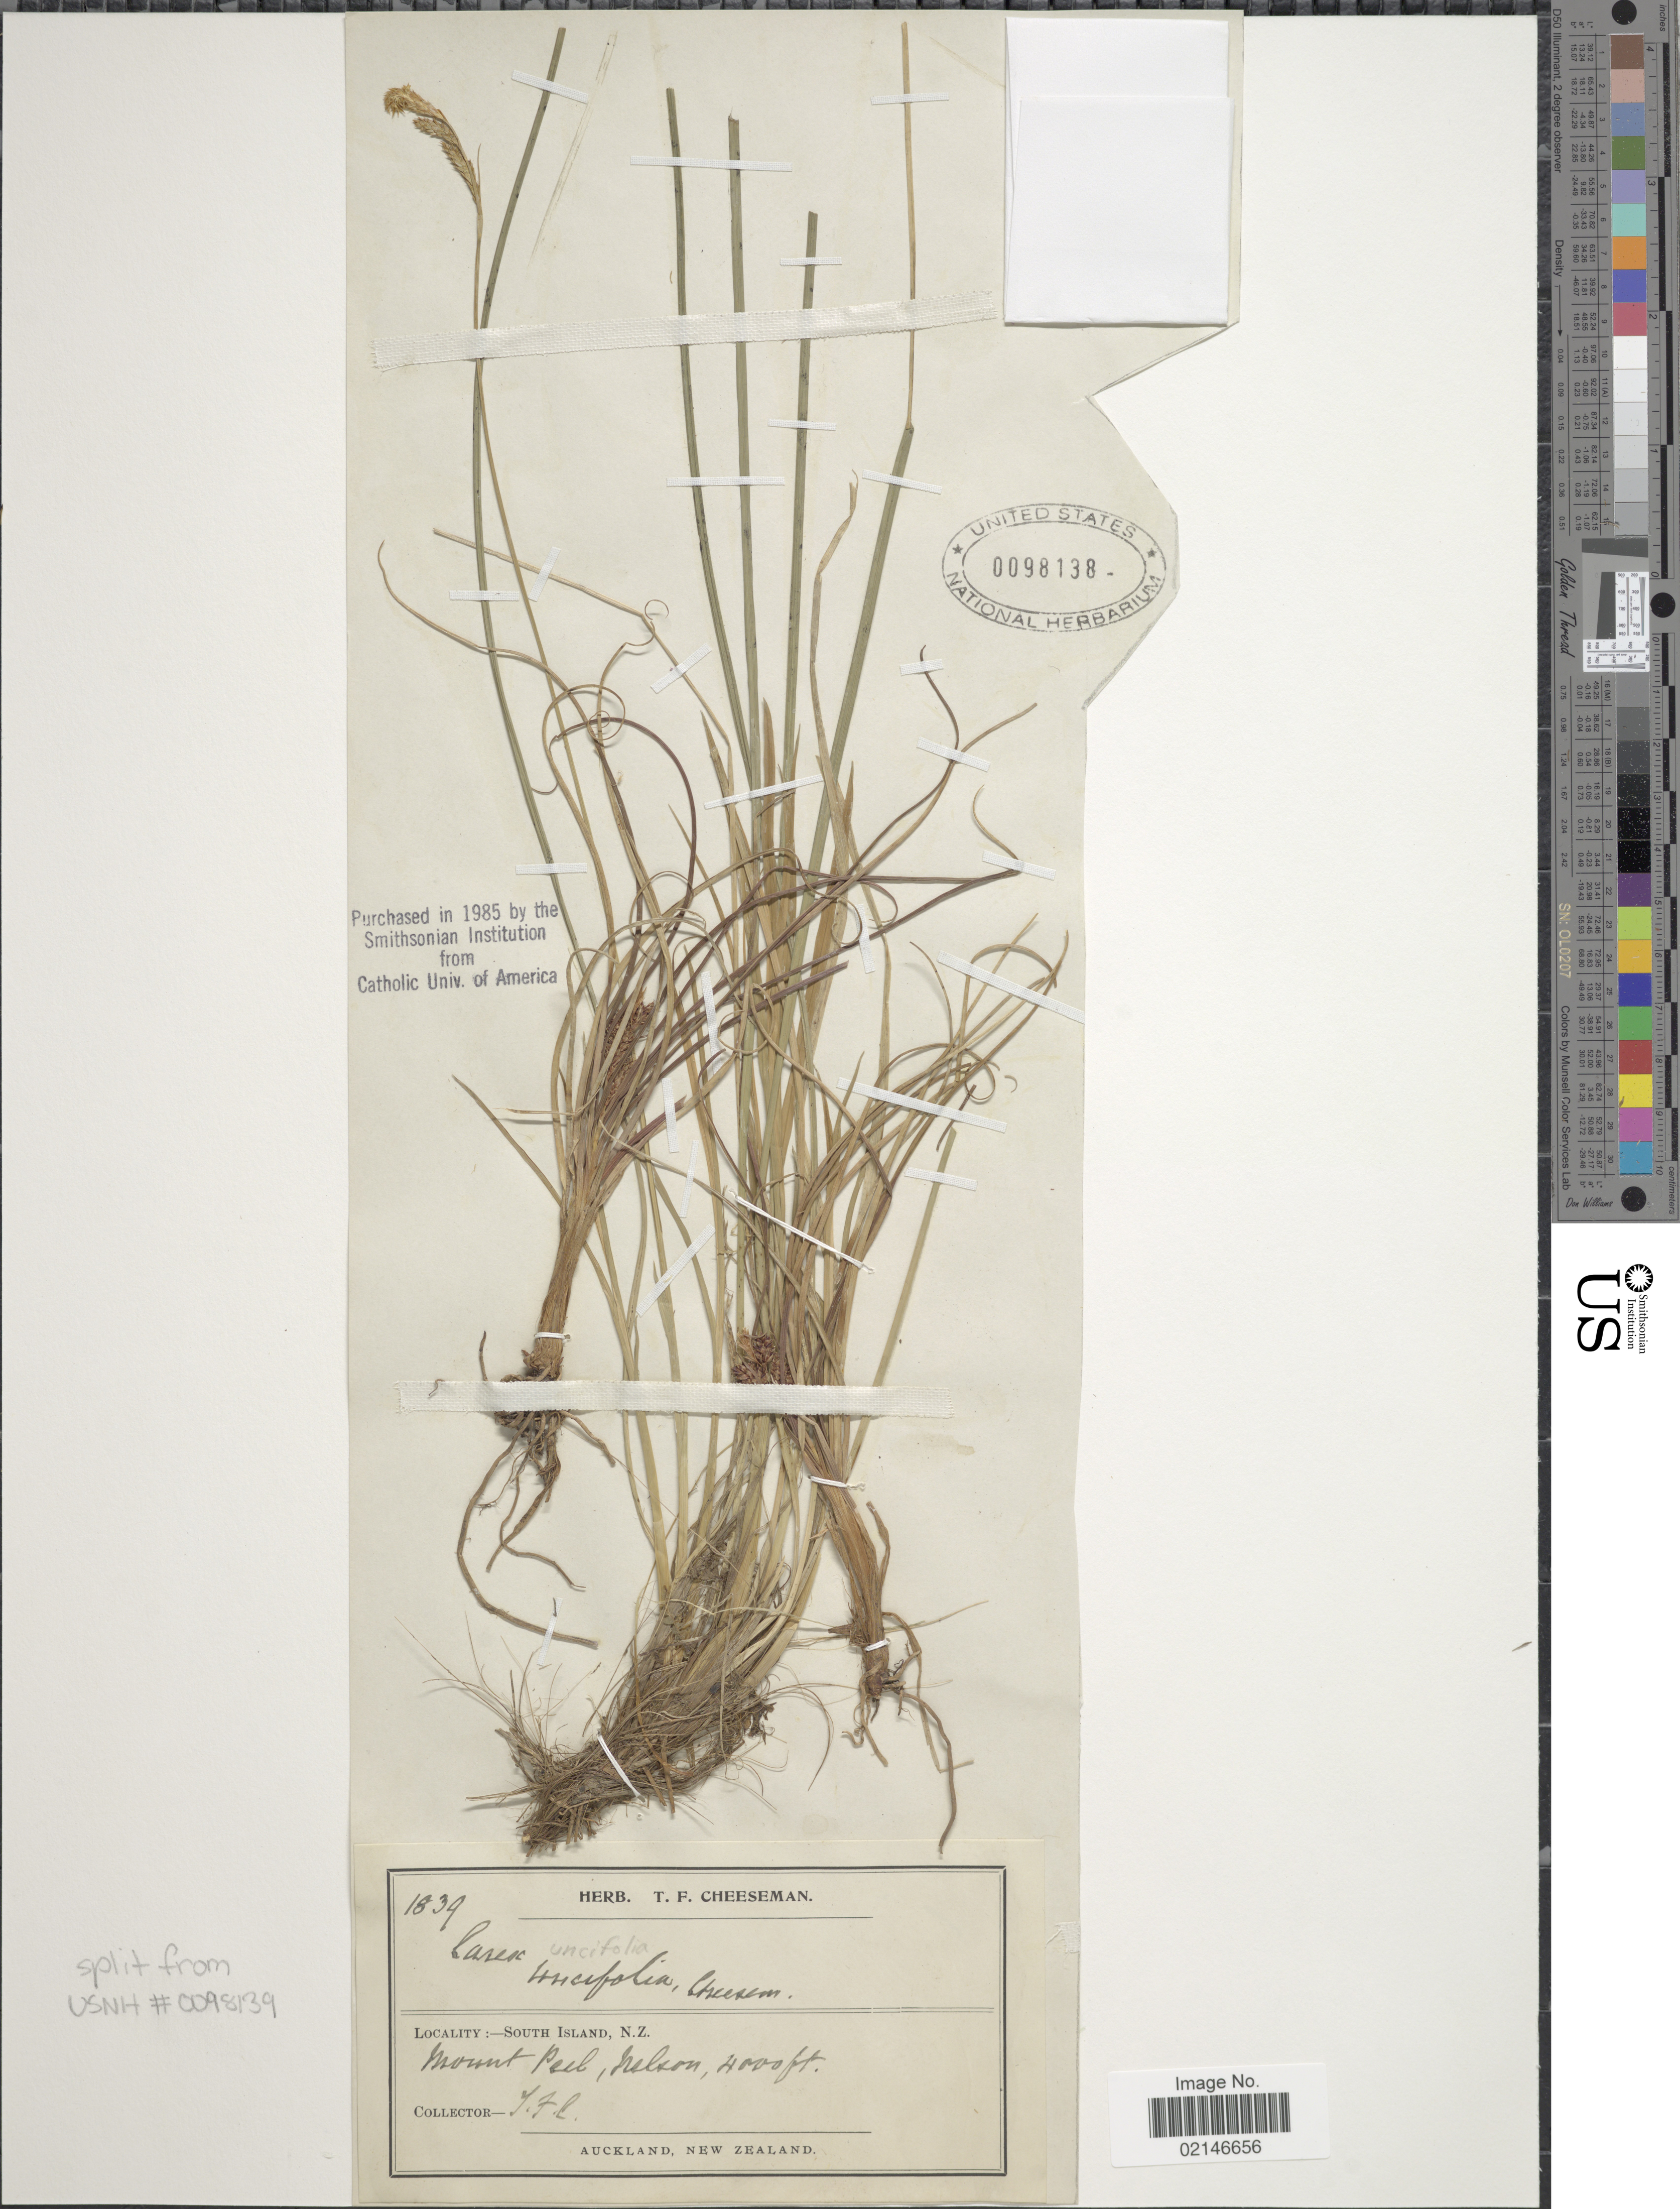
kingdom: Plantae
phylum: Tracheophyta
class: Liliopsida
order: Poales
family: Cyperaceae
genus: Carex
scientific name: Carex uncifolia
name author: Cheeseman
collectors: T. F. Cheeseman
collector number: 1839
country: New Zealand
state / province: Nelson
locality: South Island, Mount Peel, Nelson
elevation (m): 1219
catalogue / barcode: US 98138